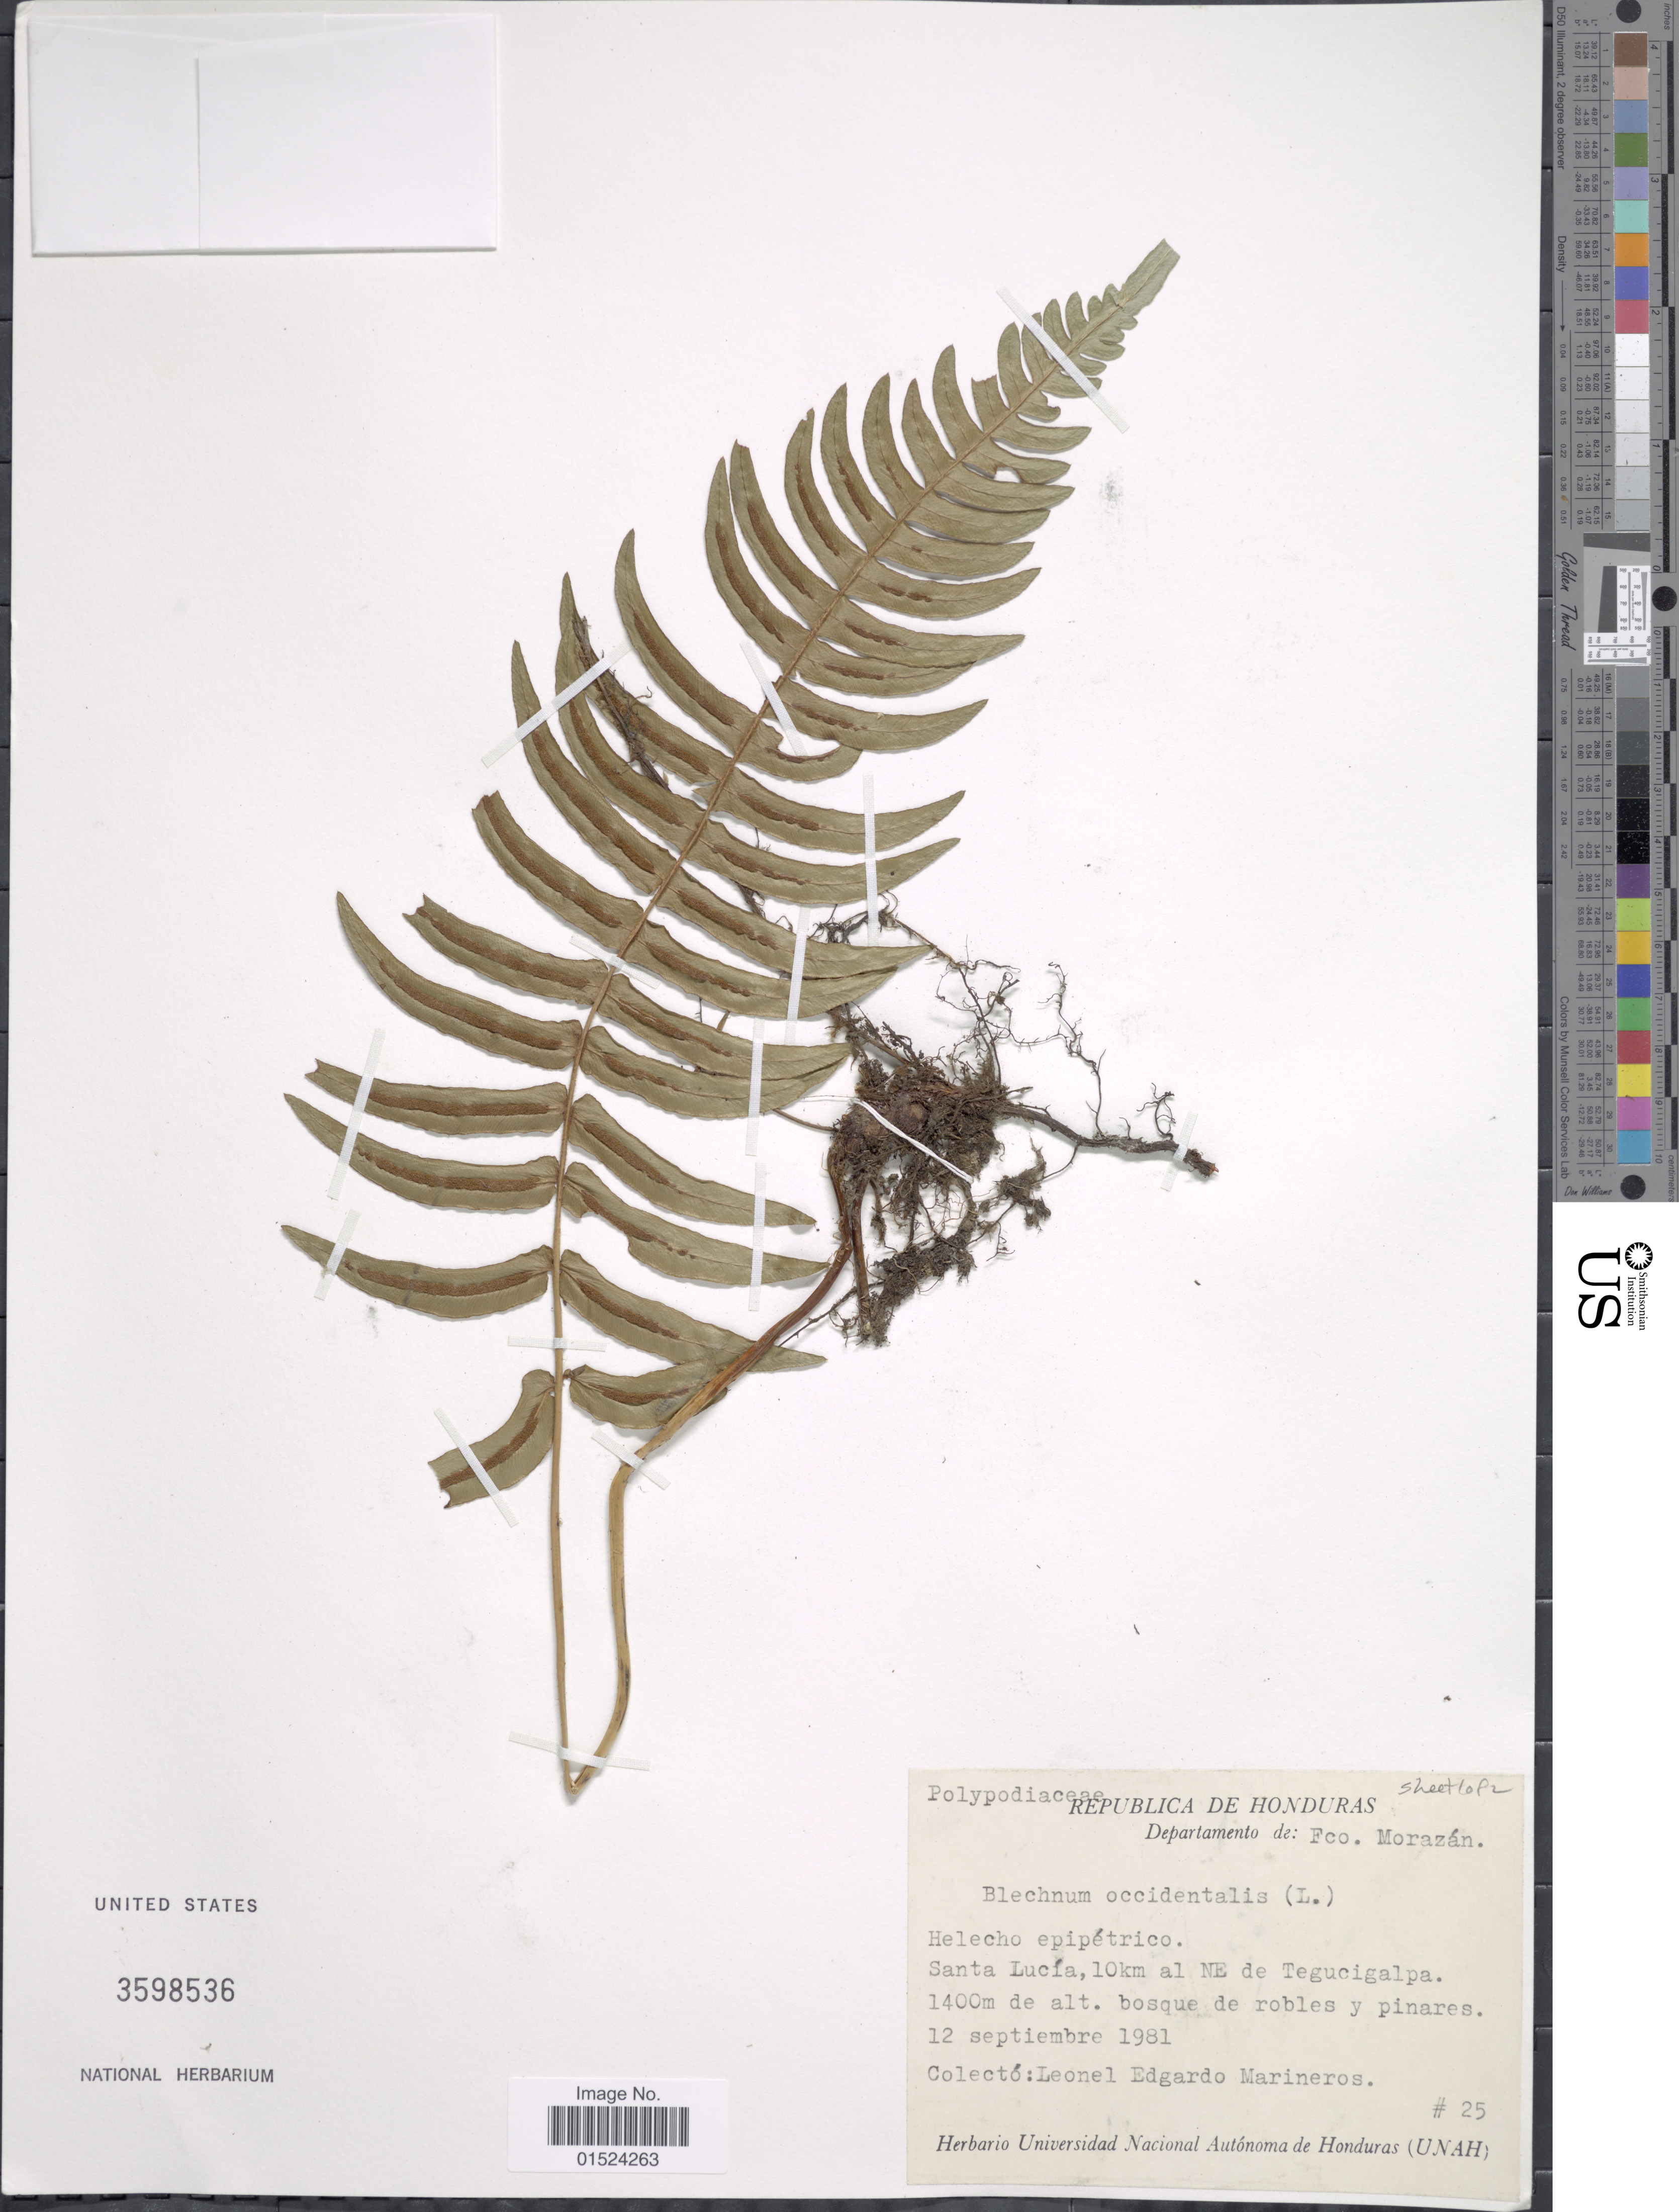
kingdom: Plantae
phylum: Tracheophyta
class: Polypodiopsida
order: Polypodiales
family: Blechnaceae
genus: Blechnum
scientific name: Blechnum occidentale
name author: L.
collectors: L. Marineros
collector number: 25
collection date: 1981-09-12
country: Honduras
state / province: Fco. Morazán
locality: Santa Lucía, 10km al NE de Tegucigalpa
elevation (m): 1400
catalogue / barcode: US 3598536